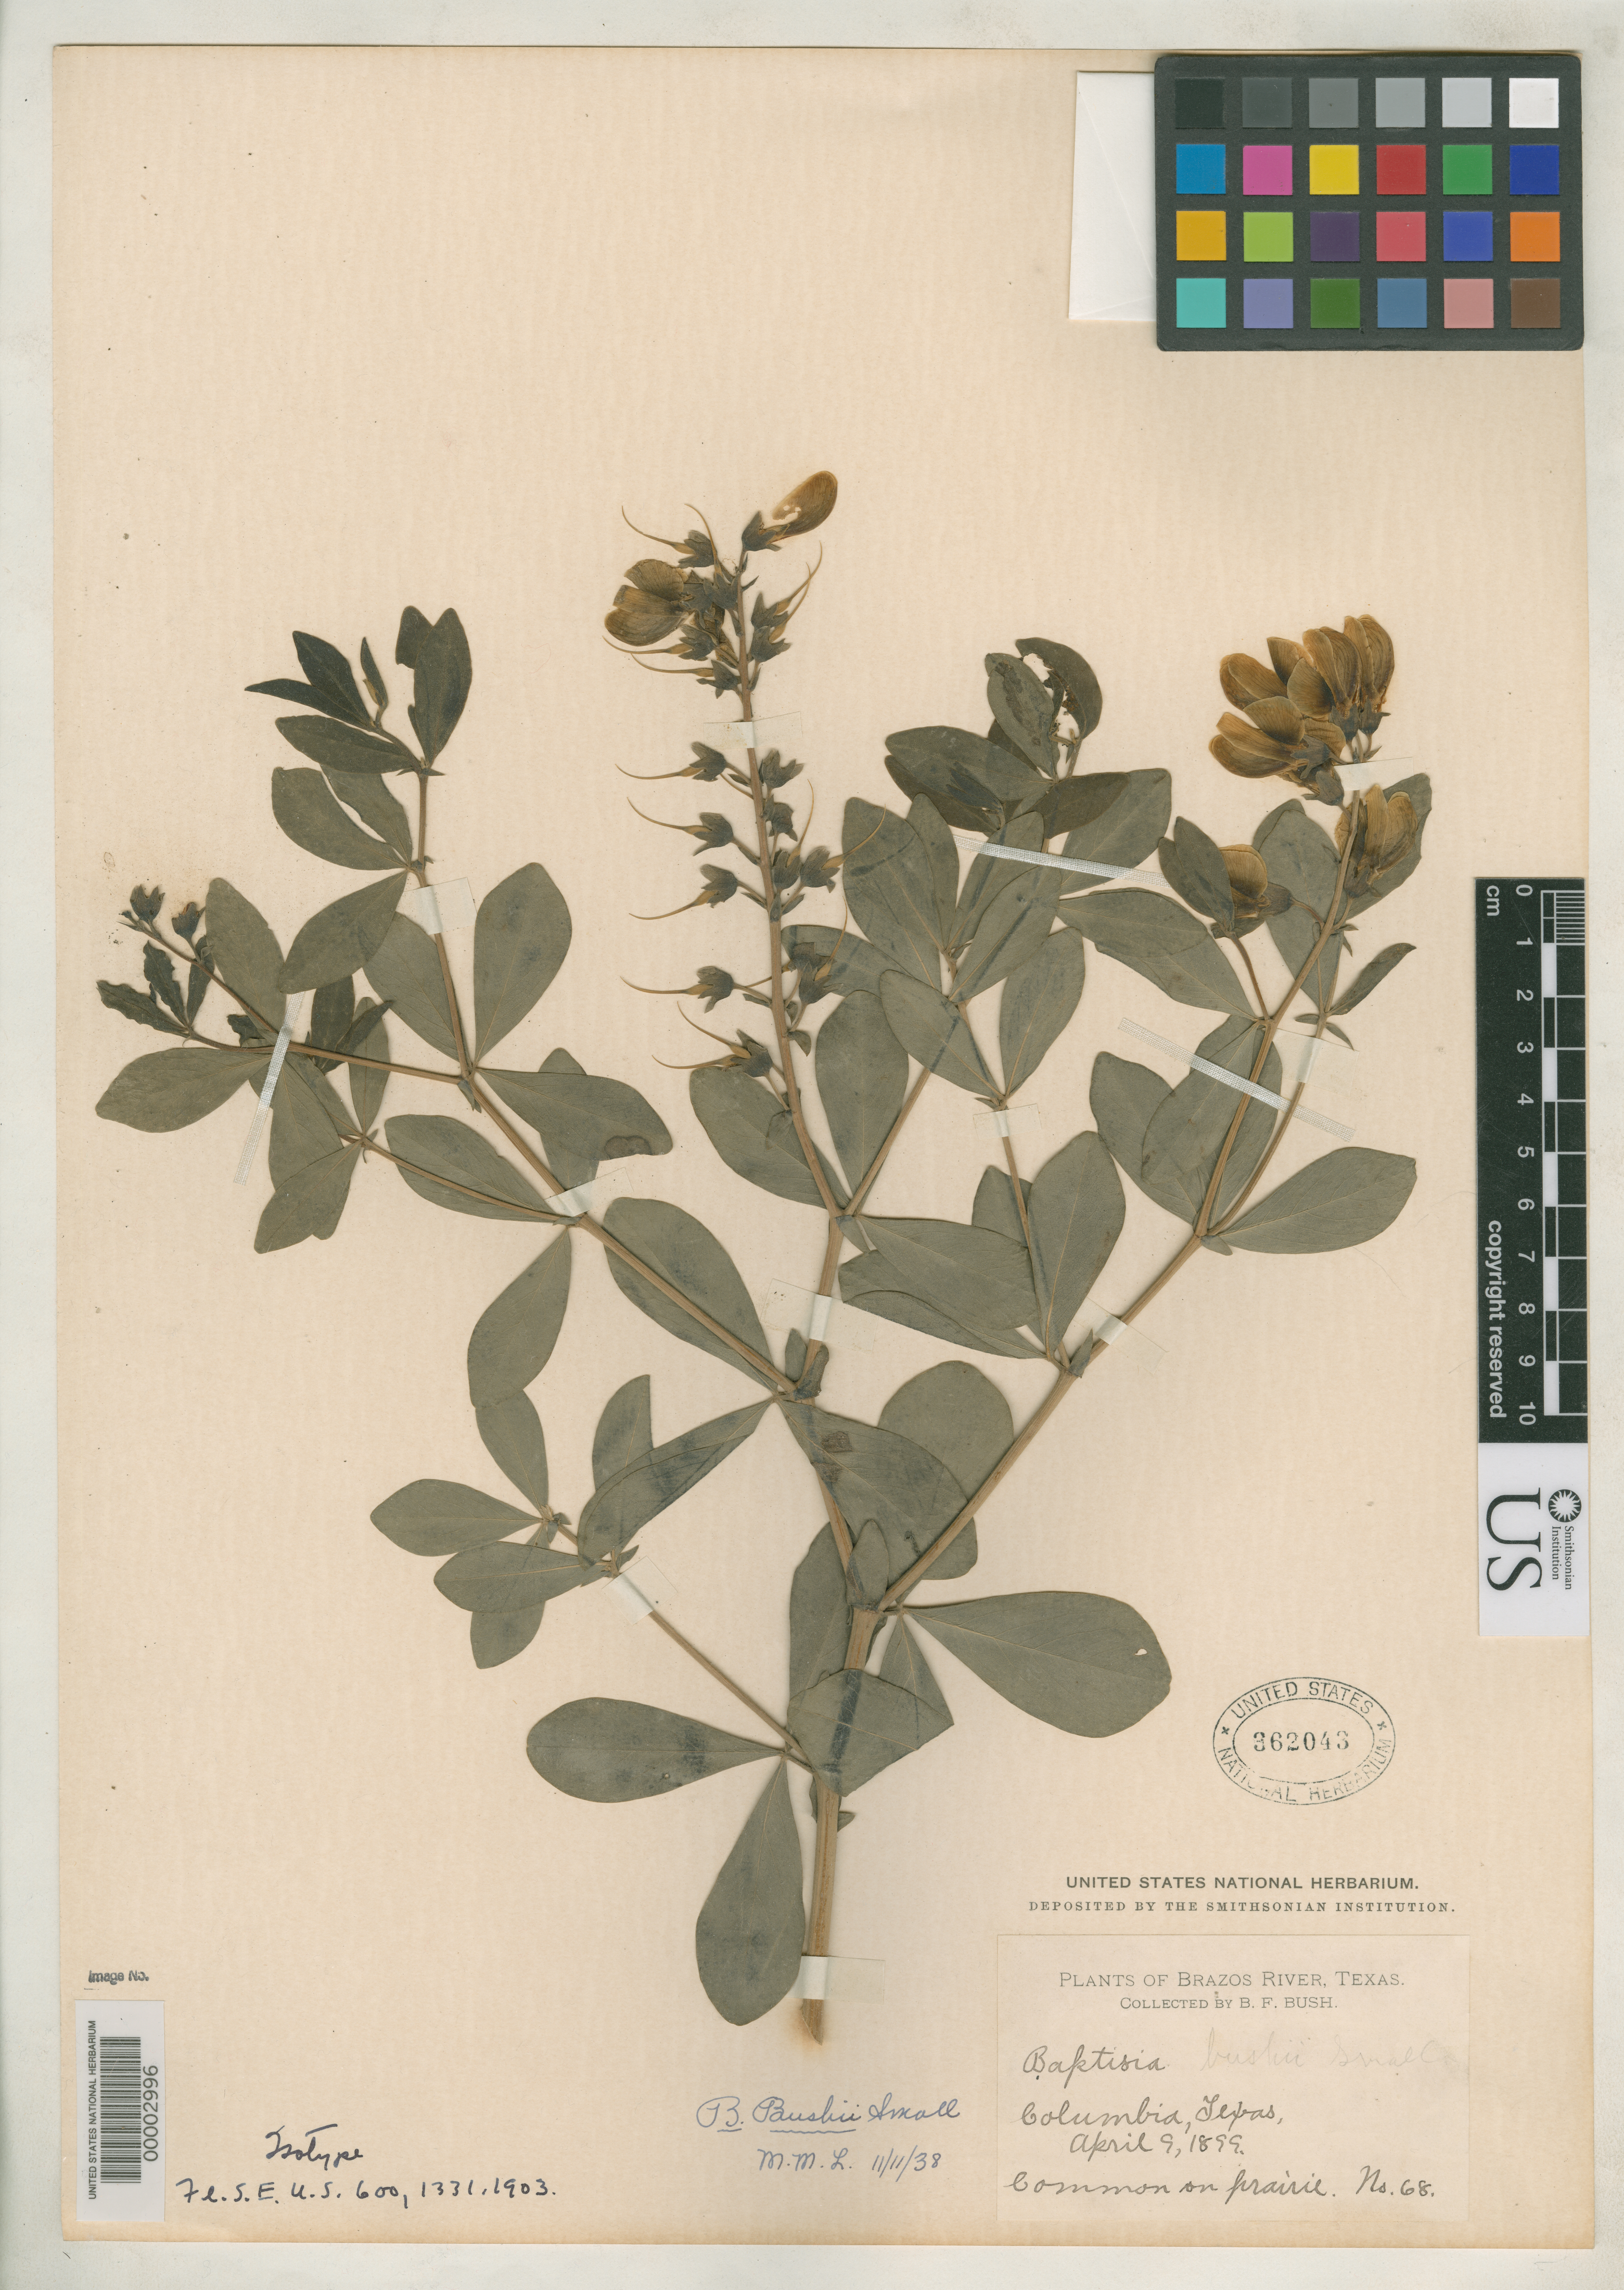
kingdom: Plantae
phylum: Tracheophyta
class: Magnoliopsida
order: Fabales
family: Fabaceae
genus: Baptisia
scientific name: Baptisia bushii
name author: Small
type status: Isotype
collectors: B. F. Bush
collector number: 68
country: United States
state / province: Texas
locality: Brazos River.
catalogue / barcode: US 362043